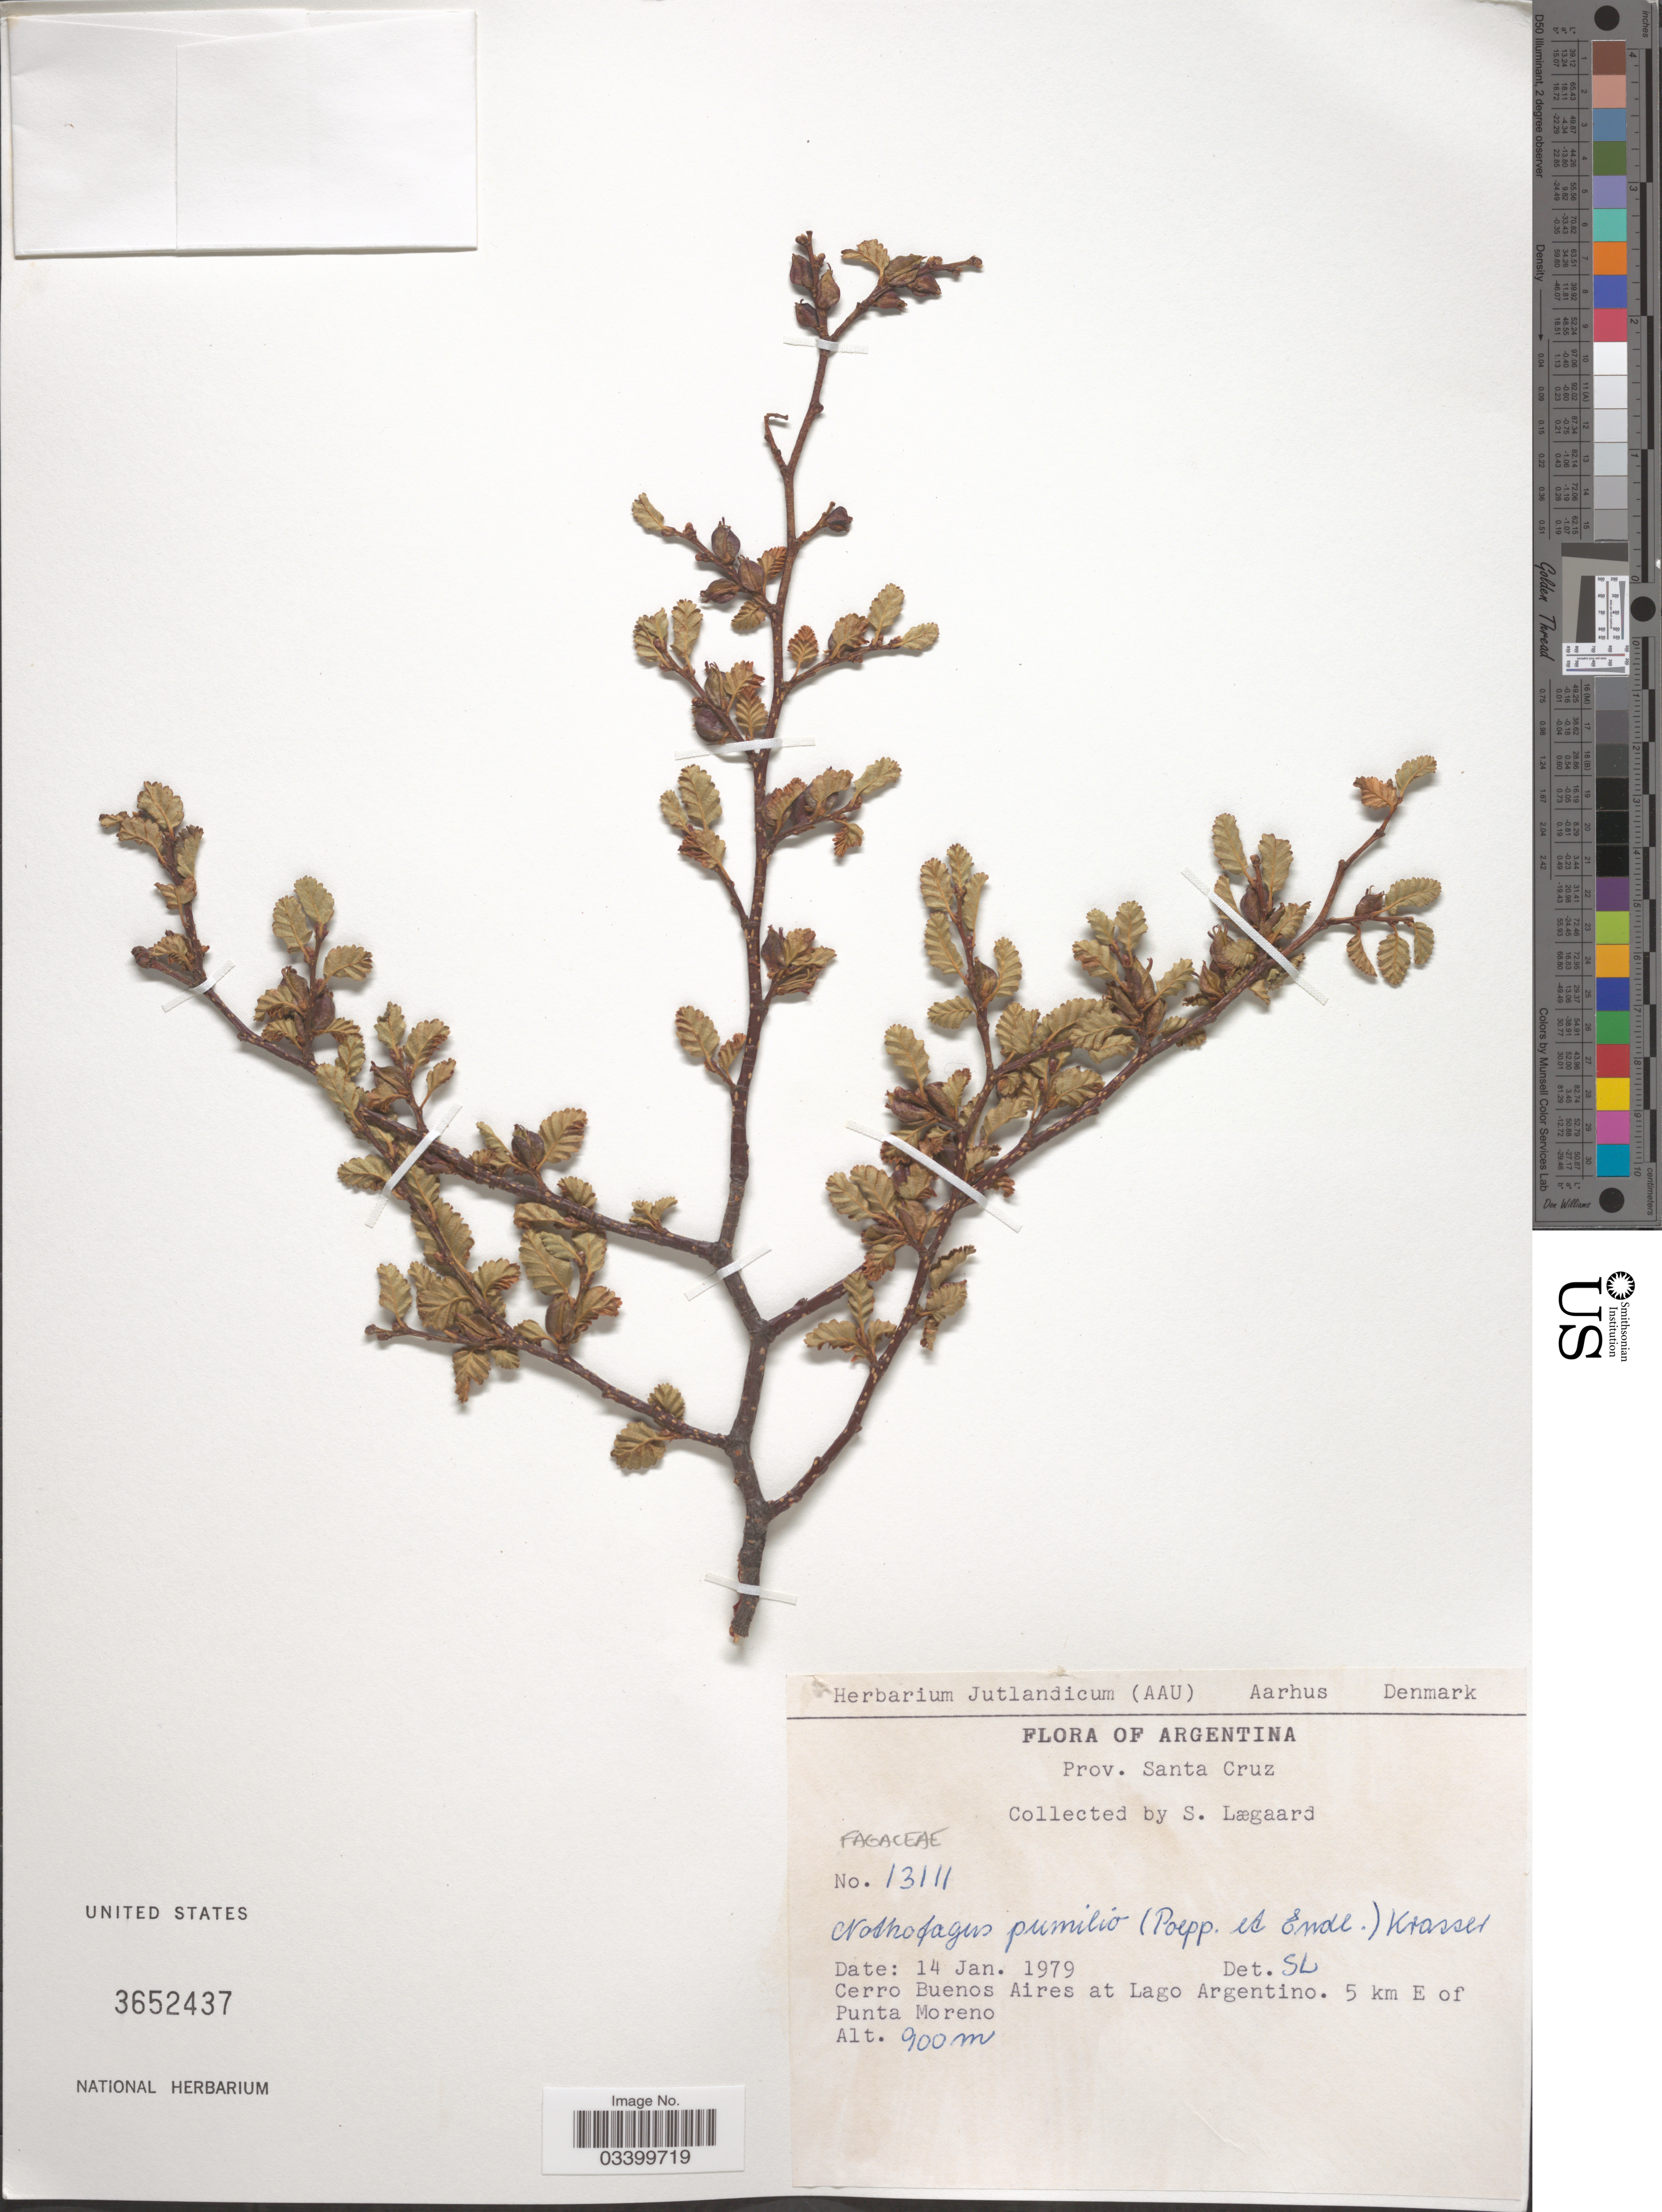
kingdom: Plantae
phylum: Tracheophyta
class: Magnoliopsida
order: Fagales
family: Nothofagaceae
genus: Nothofagus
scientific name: Nothofagus pumilio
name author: (Poepp. & Endl.) Krasser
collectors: S. Lægaard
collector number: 13111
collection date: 1979-01-14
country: Argentina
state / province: Santa Cruz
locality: Cerro Buenos Aires at Lago Argentino. 5 km E of Punta Moreno.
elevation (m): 900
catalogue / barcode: US 3652437